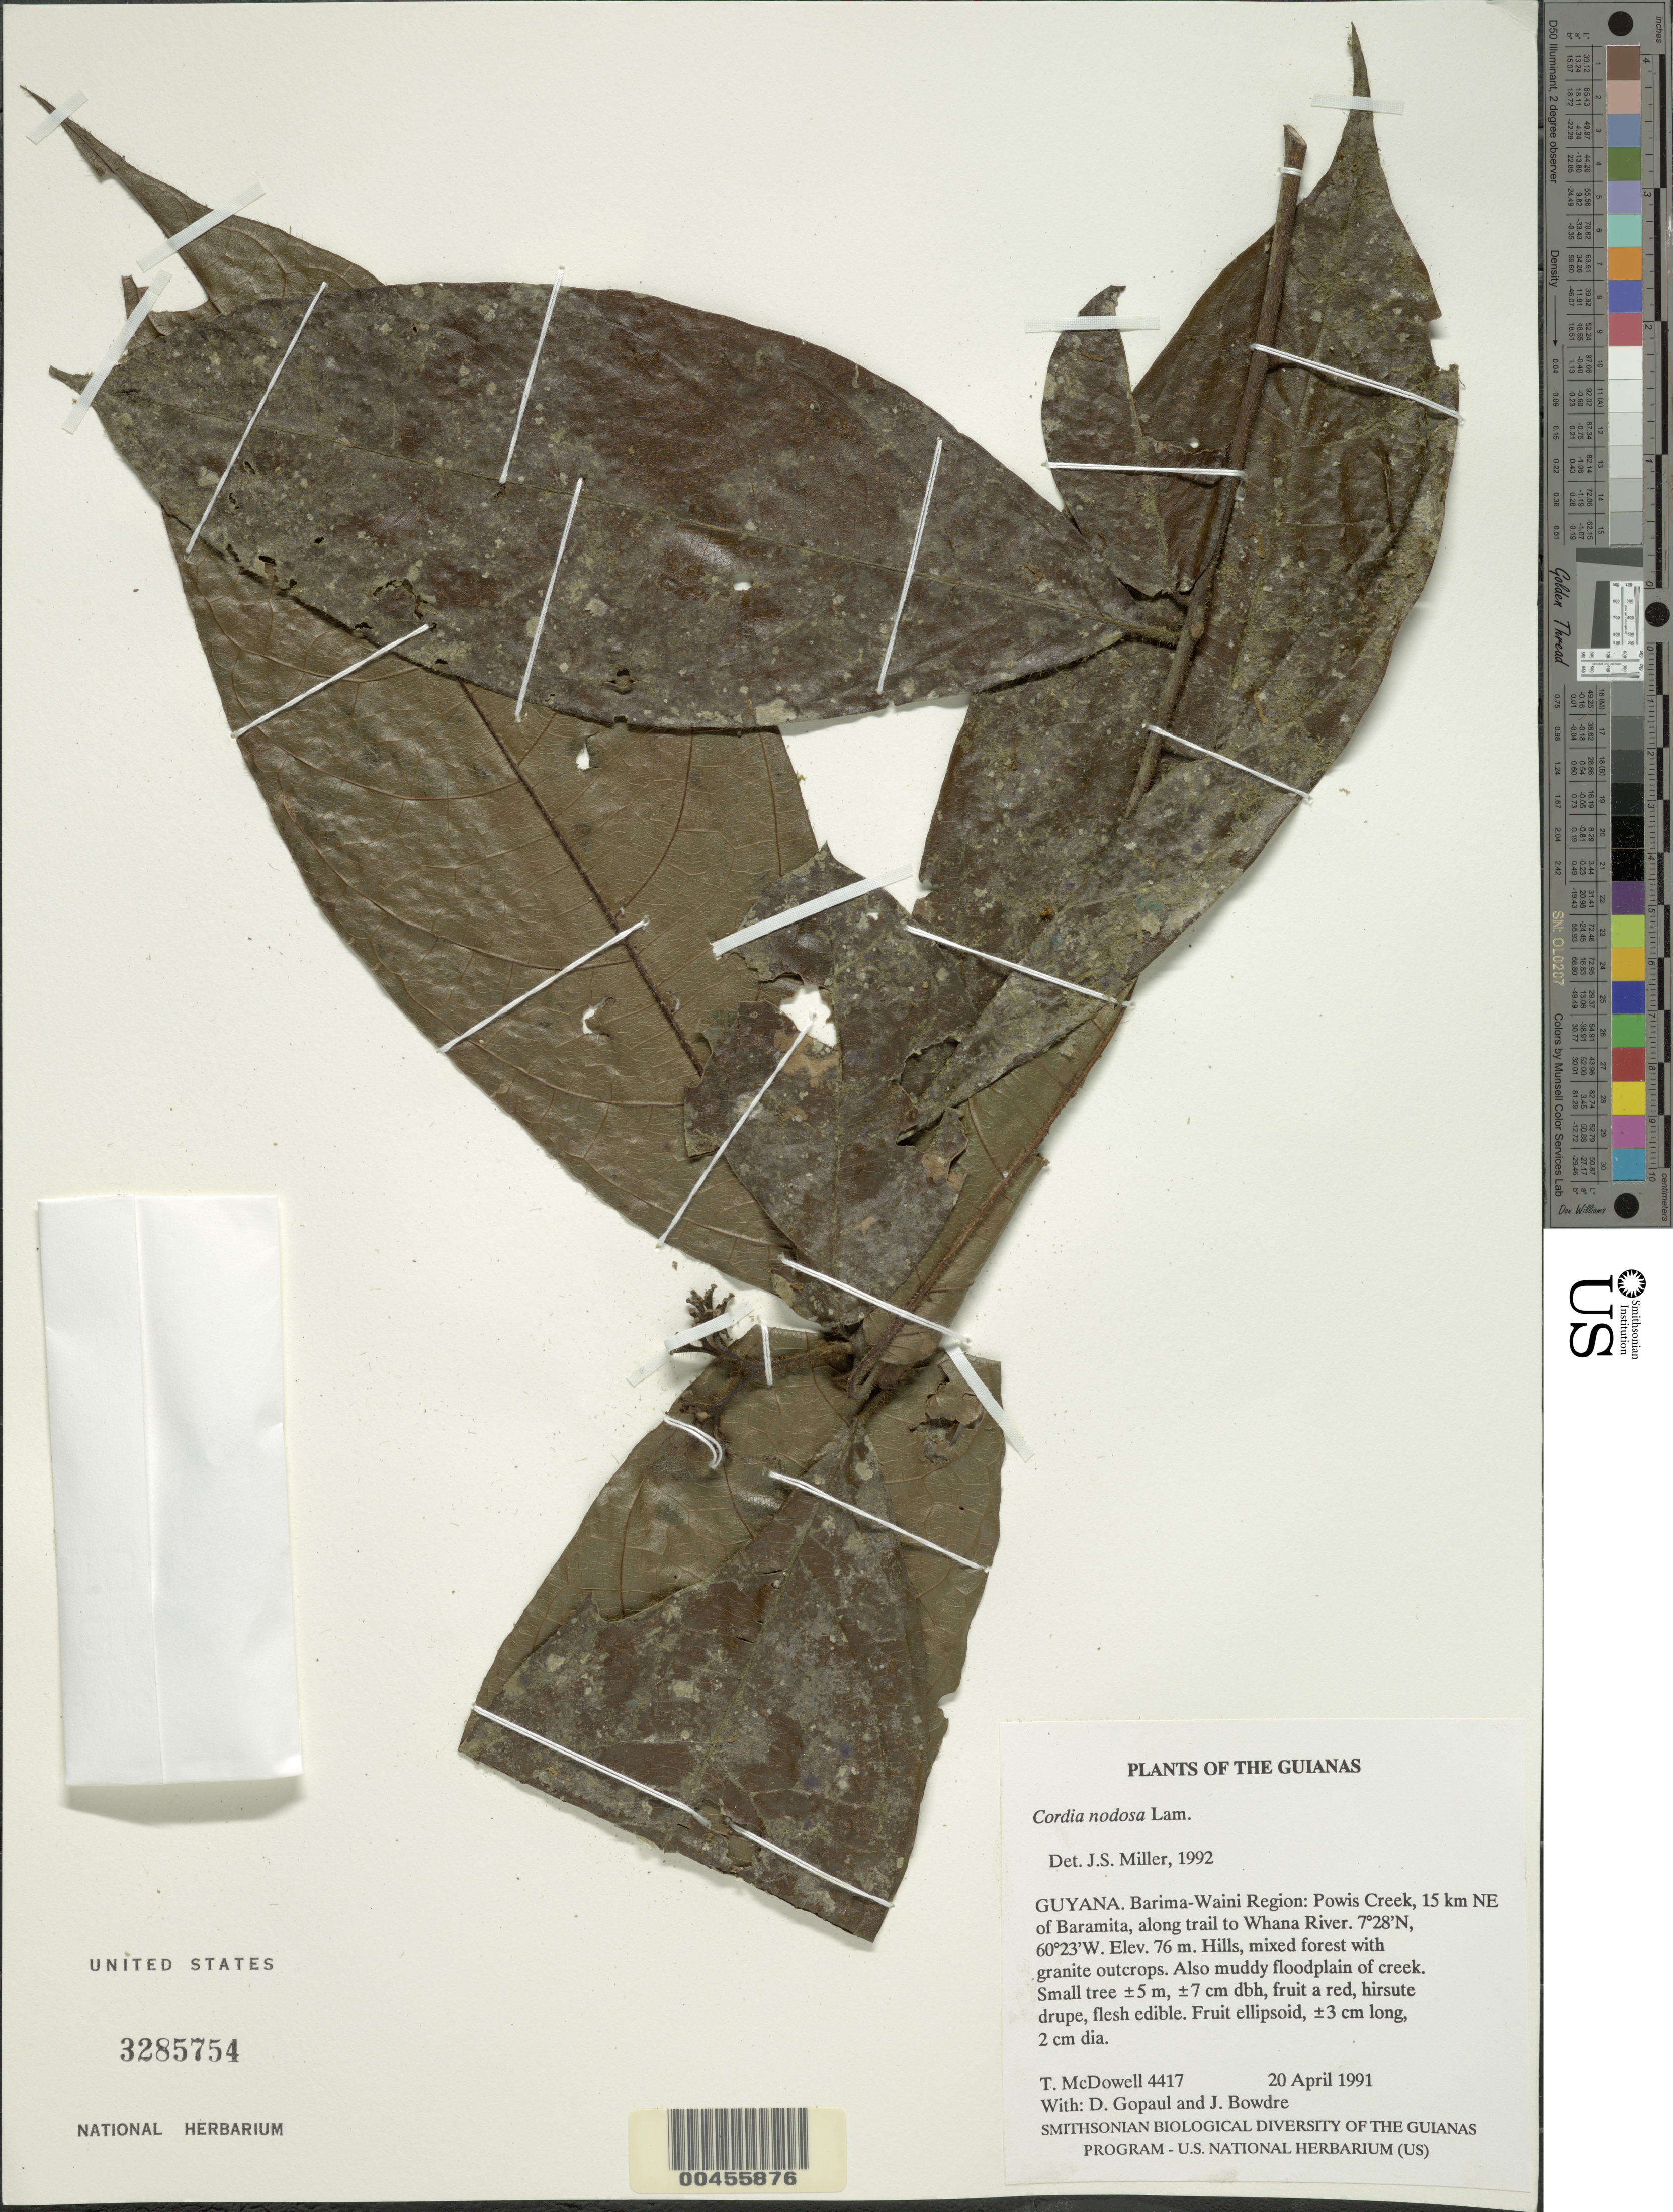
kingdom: Plantae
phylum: Tracheophyta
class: Magnoliopsida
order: Boraginales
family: Cordiaceae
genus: Cordia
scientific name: Cordia nodosa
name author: Lam.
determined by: Miller, James S., (MO), Missouri Botanical Garden (UNITED STATES)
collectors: T. McDowell, D. Gopaul & J. Bowdre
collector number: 4417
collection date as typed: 20 April 1991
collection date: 1991-04-20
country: Guyana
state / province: Barima-Waini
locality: Powis Creek, 15 km NE of Baramita, along trail to Whana River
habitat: Hills, mixed forest with granite outcrops. Also muddy floodplain of creek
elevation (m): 76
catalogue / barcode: US 3285754